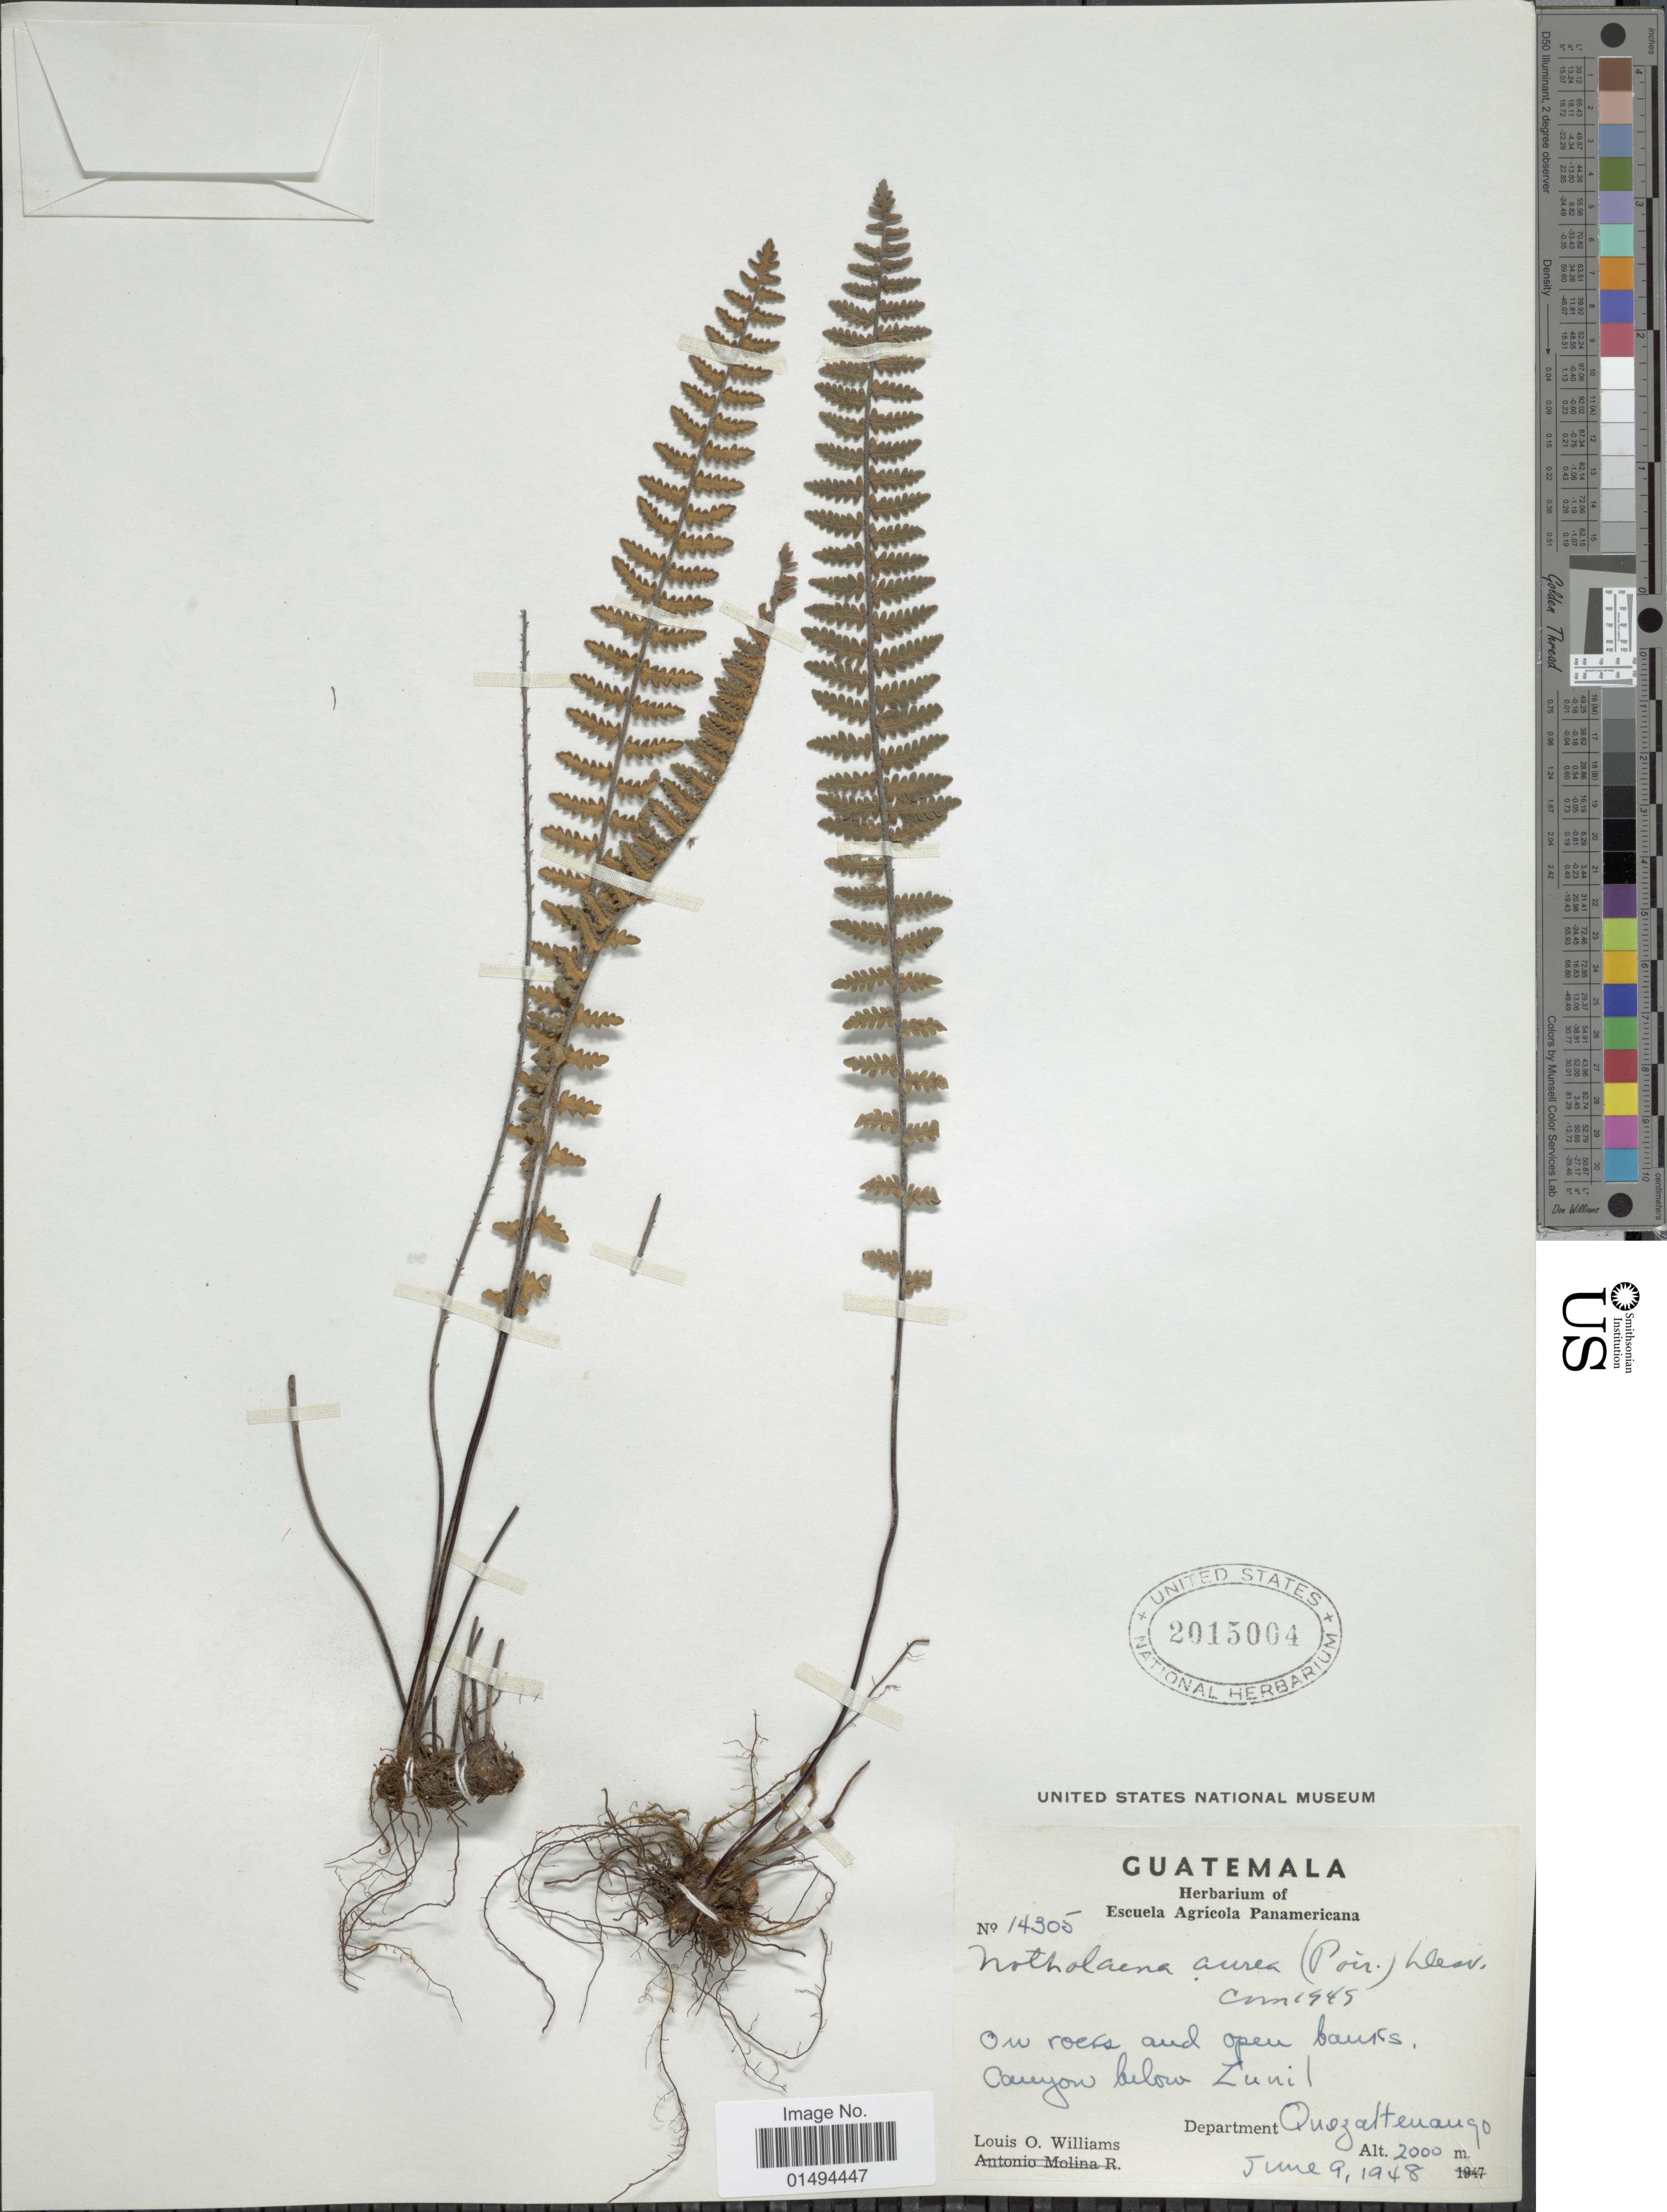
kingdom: Plantae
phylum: Tracheophyta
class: Polypodiopsida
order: Polypodiales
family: Pteridaceae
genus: Myriopteris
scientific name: Myriopteris aurea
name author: (Poir.) Grusz & Windham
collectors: L. O. Williams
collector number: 14305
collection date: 1948-06-09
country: Guatemala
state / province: Quetzaltenango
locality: Carrypn below zunil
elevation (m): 2000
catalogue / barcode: US 2015004